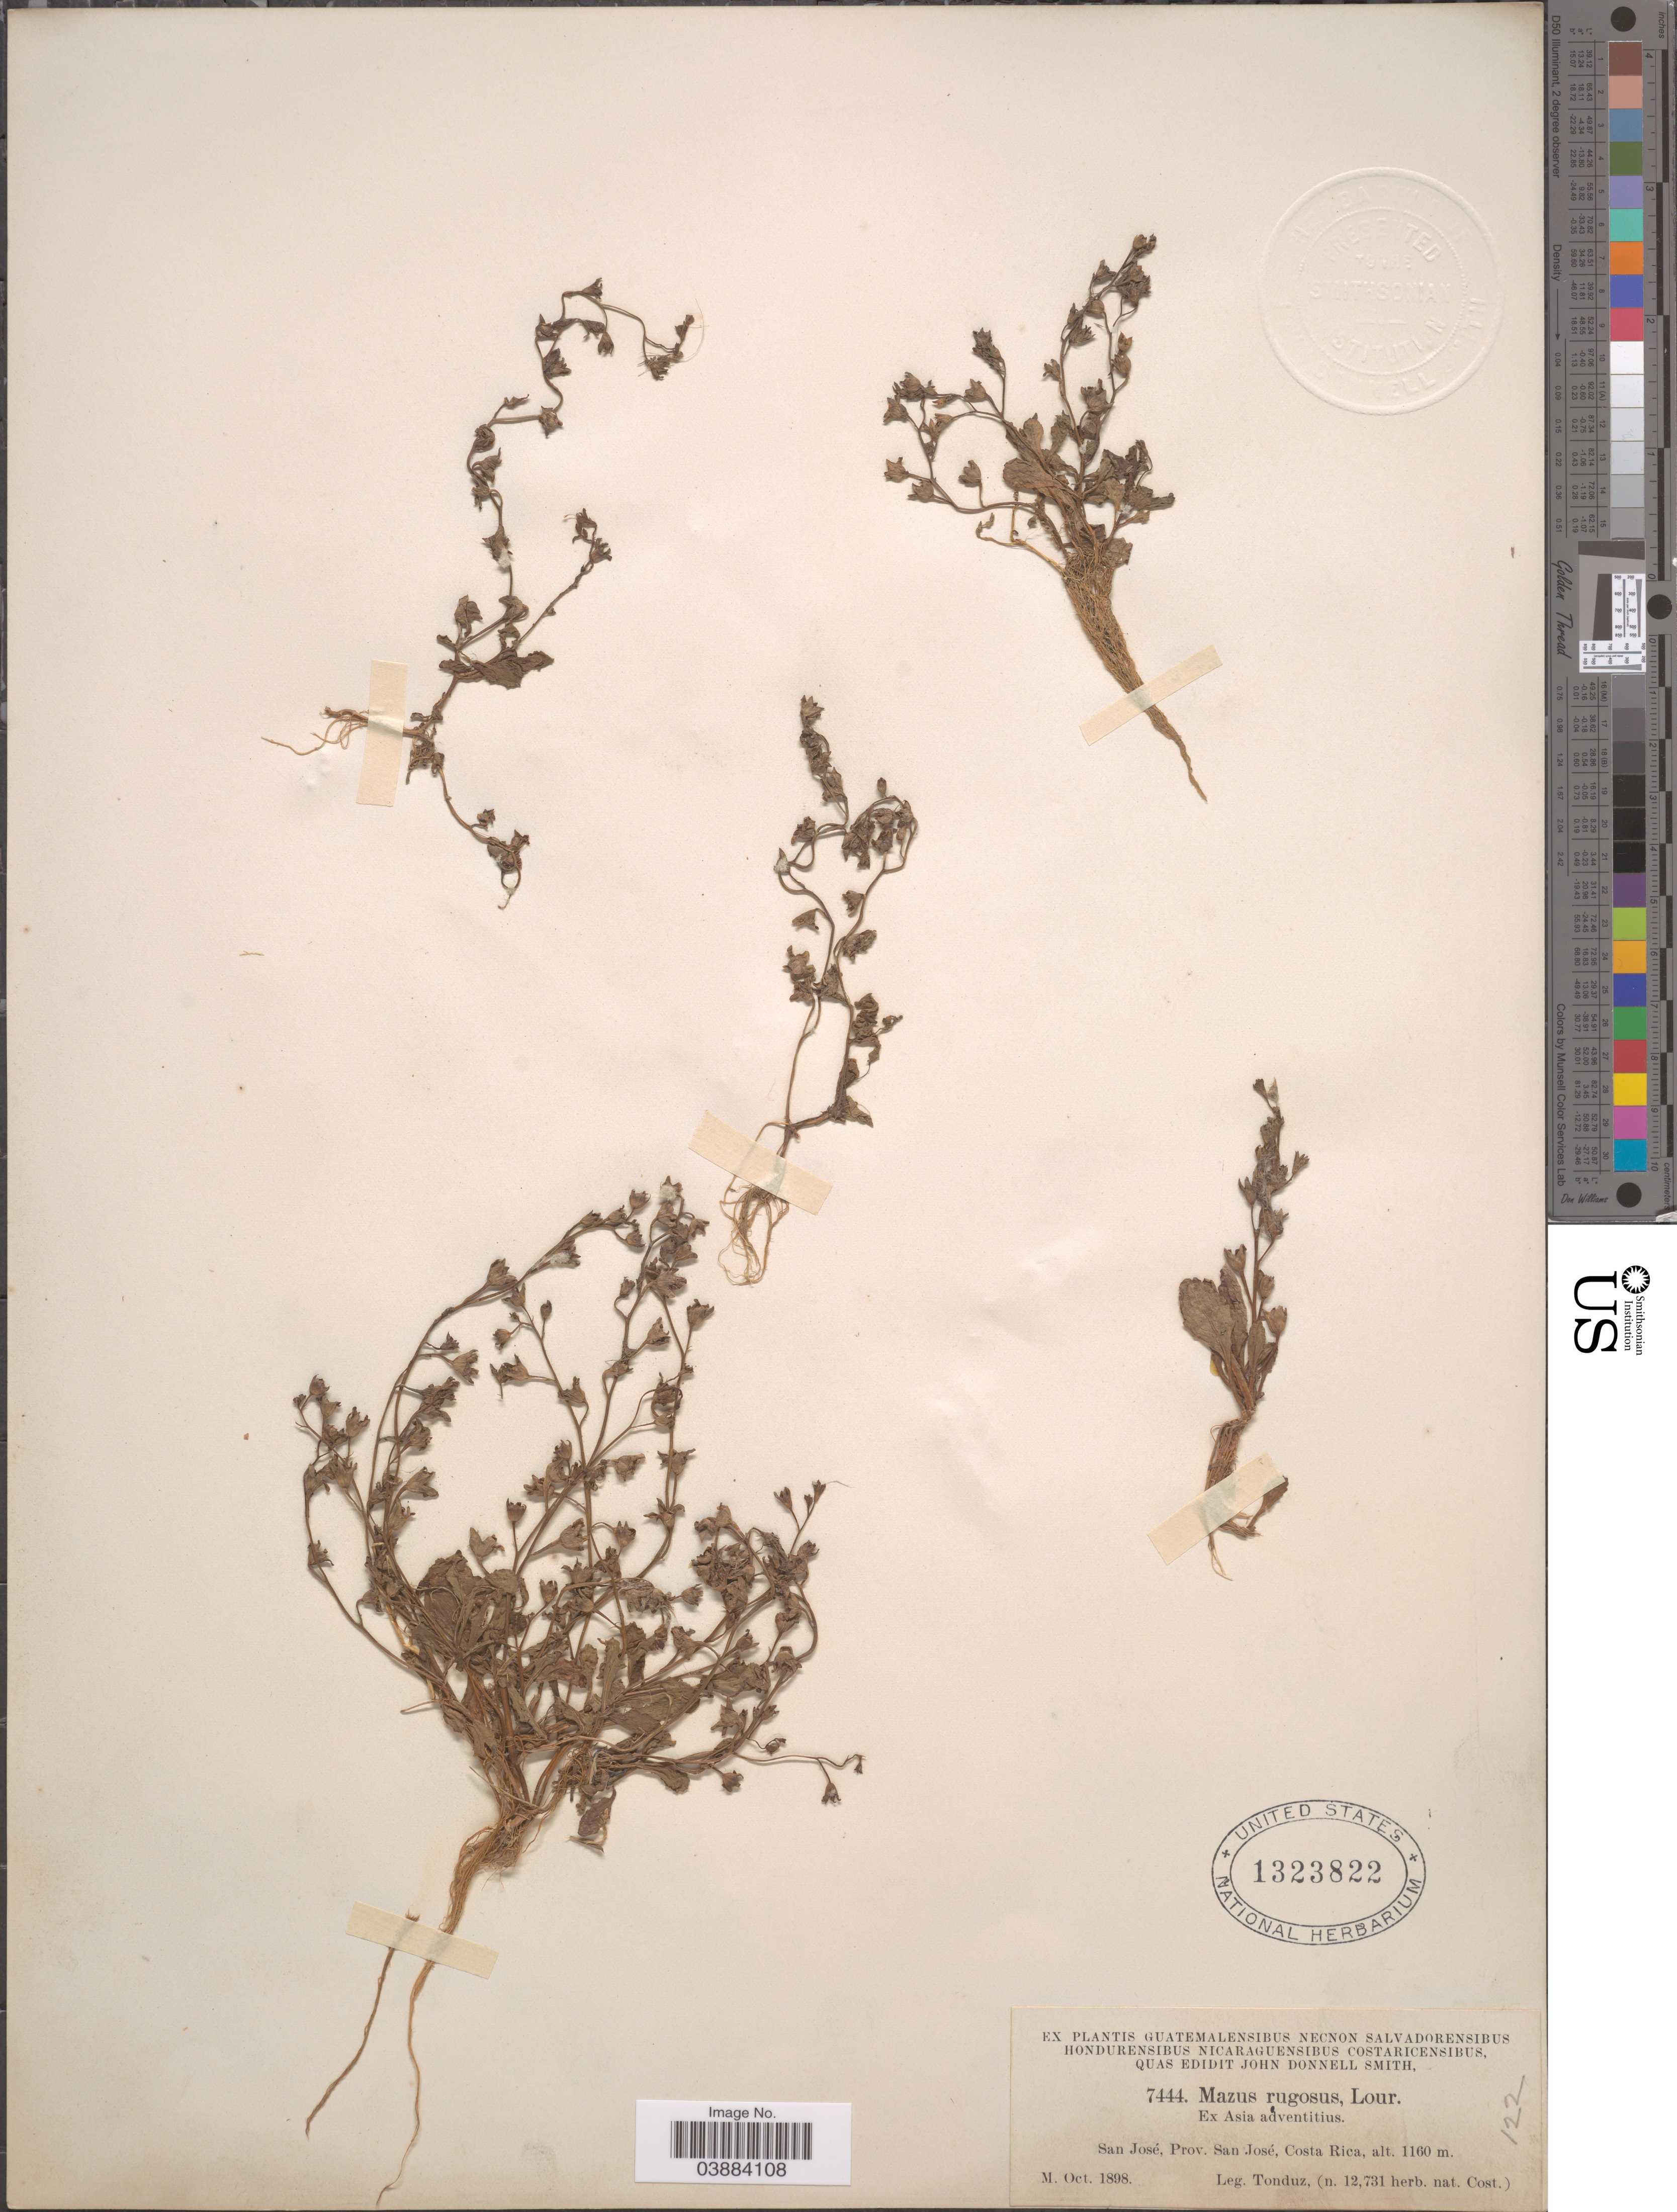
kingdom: Plantae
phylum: Tracheophyta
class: Magnoliopsida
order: Lamiales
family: Mazaceae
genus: Mazus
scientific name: Mazus japonicus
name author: (Thunb.) Kuntze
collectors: Tonduz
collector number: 7444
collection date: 1898-10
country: Costa Rica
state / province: San José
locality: San José.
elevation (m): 1160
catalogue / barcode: US 1323822